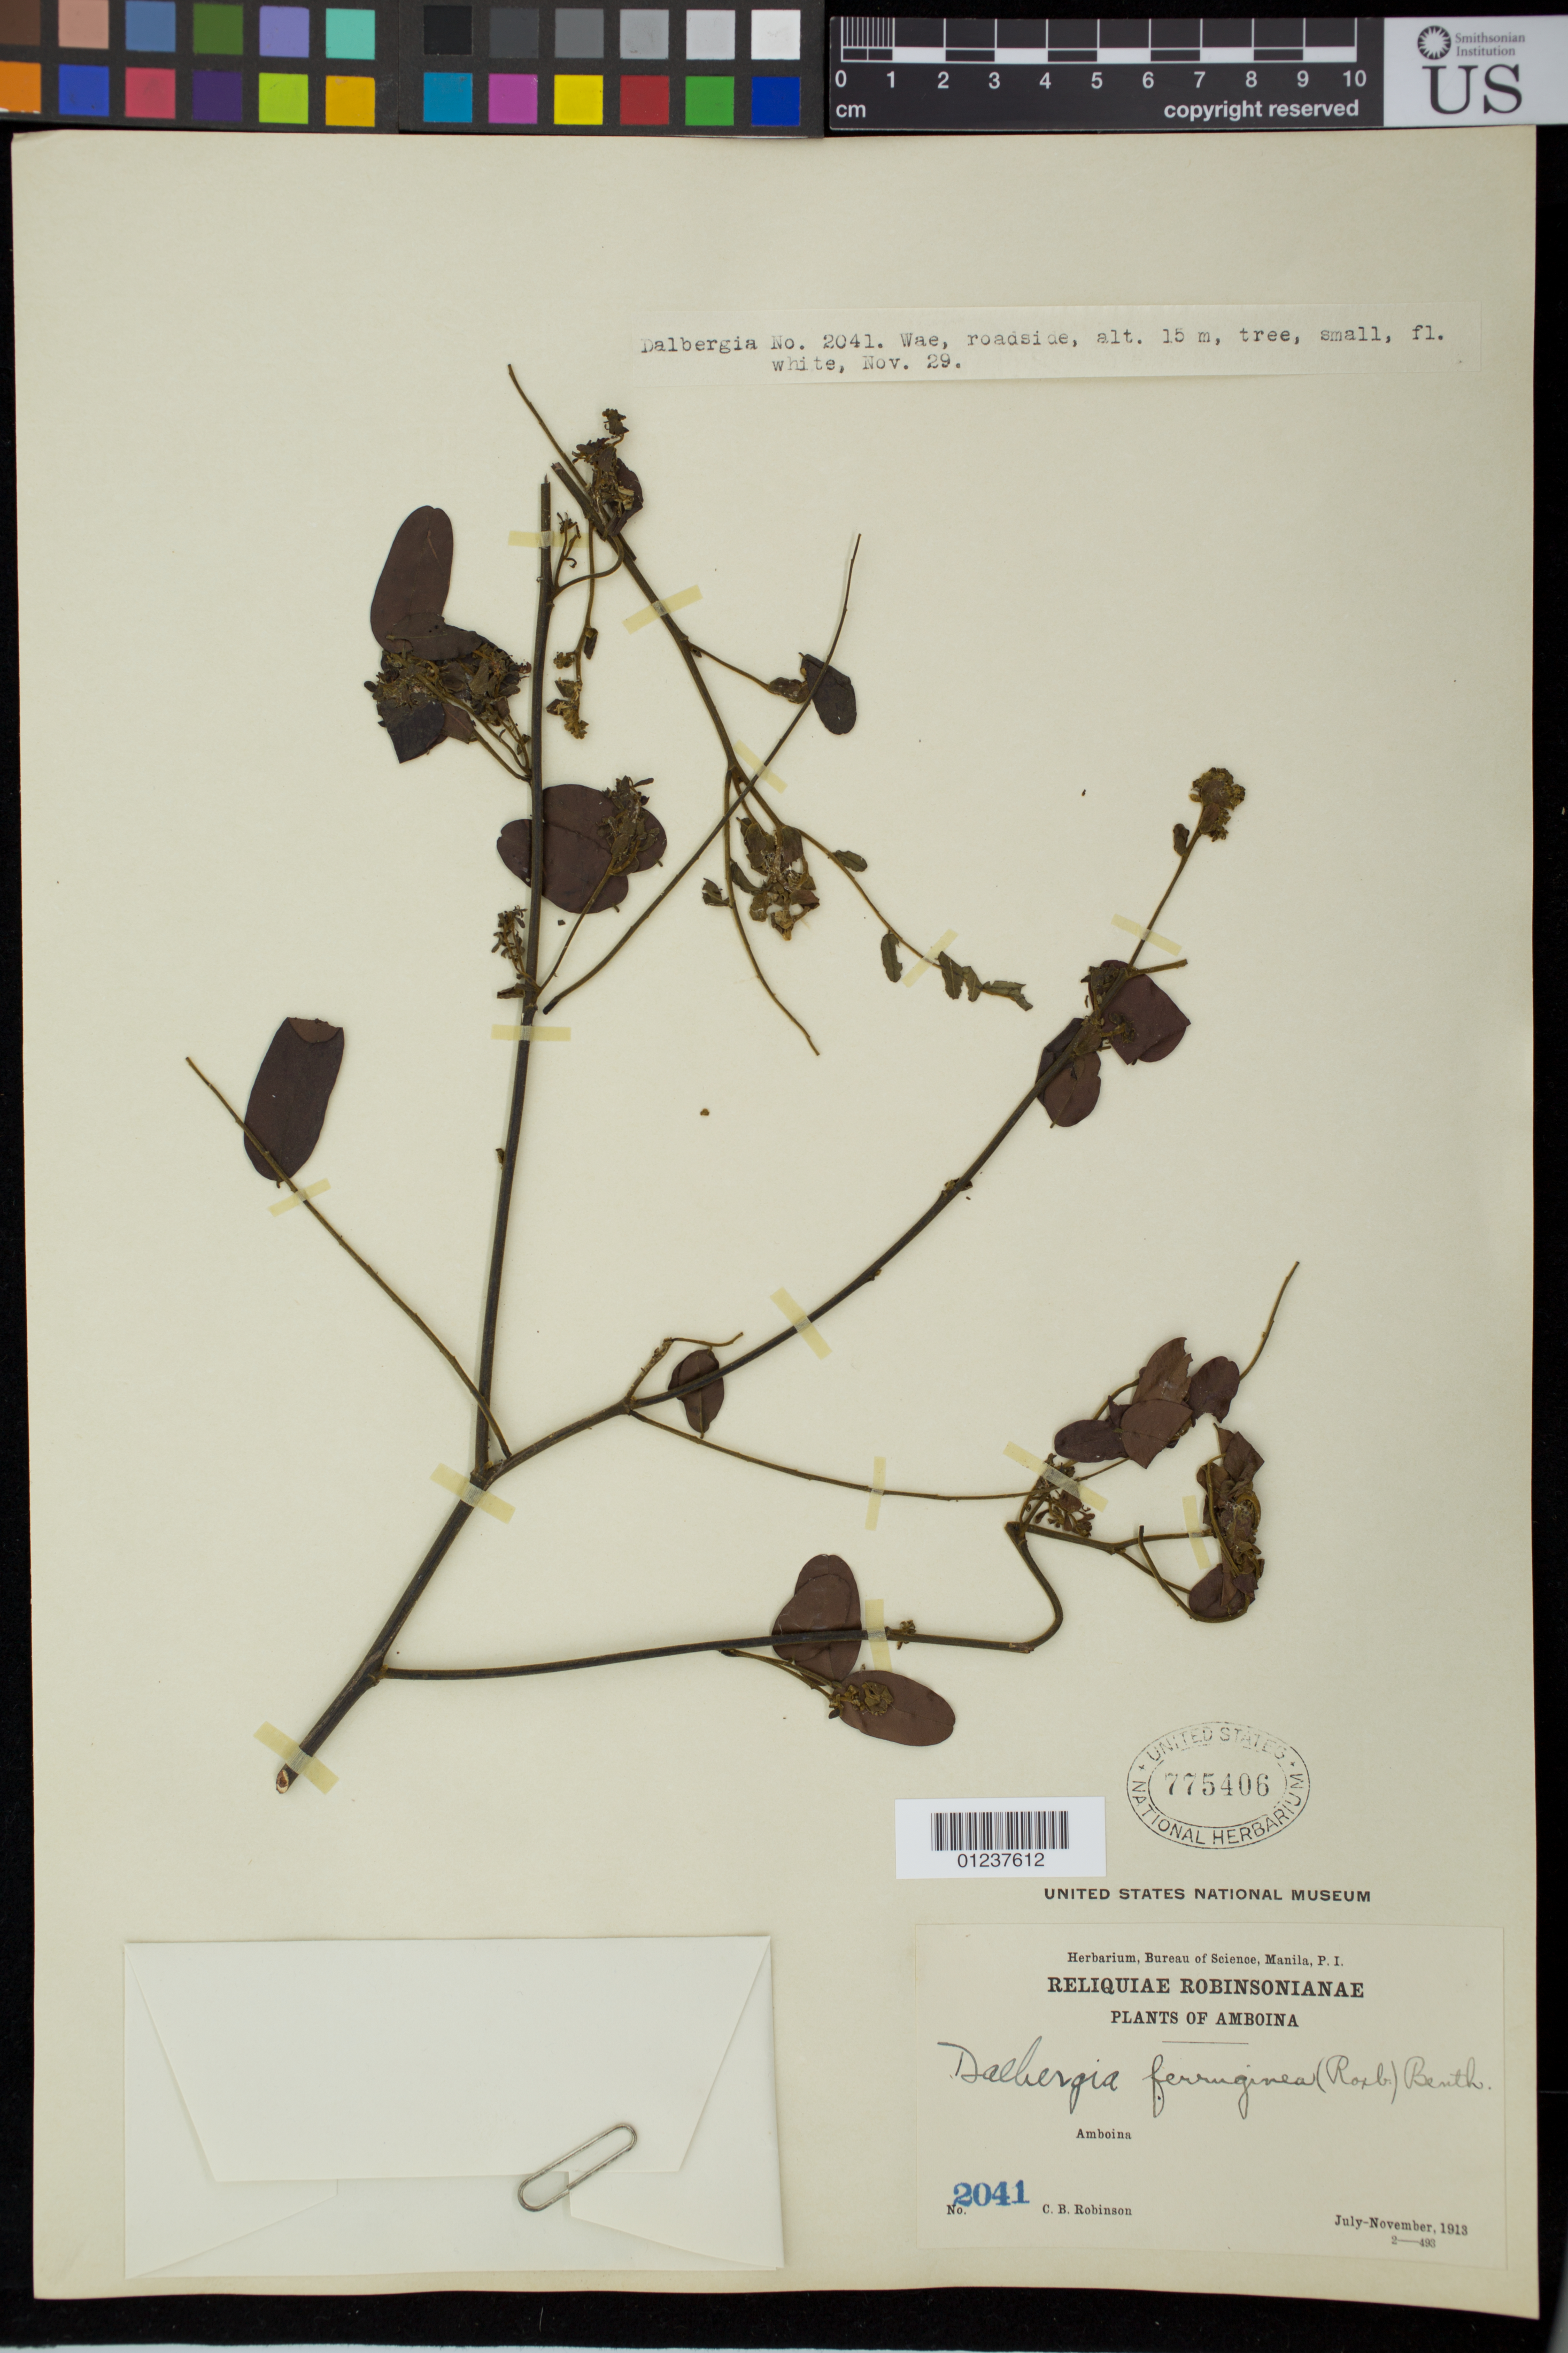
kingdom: Plantae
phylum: Tracheophyta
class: Magnoliopsida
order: Fabales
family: Fabaceae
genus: Dalbergia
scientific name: Dalbergia ferruginea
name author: Roxb.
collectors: C. Robinson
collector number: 2041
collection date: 1913-11-29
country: Indonesia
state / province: Maluku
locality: Amboina, Wae. Roadside.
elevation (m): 15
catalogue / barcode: US 775406